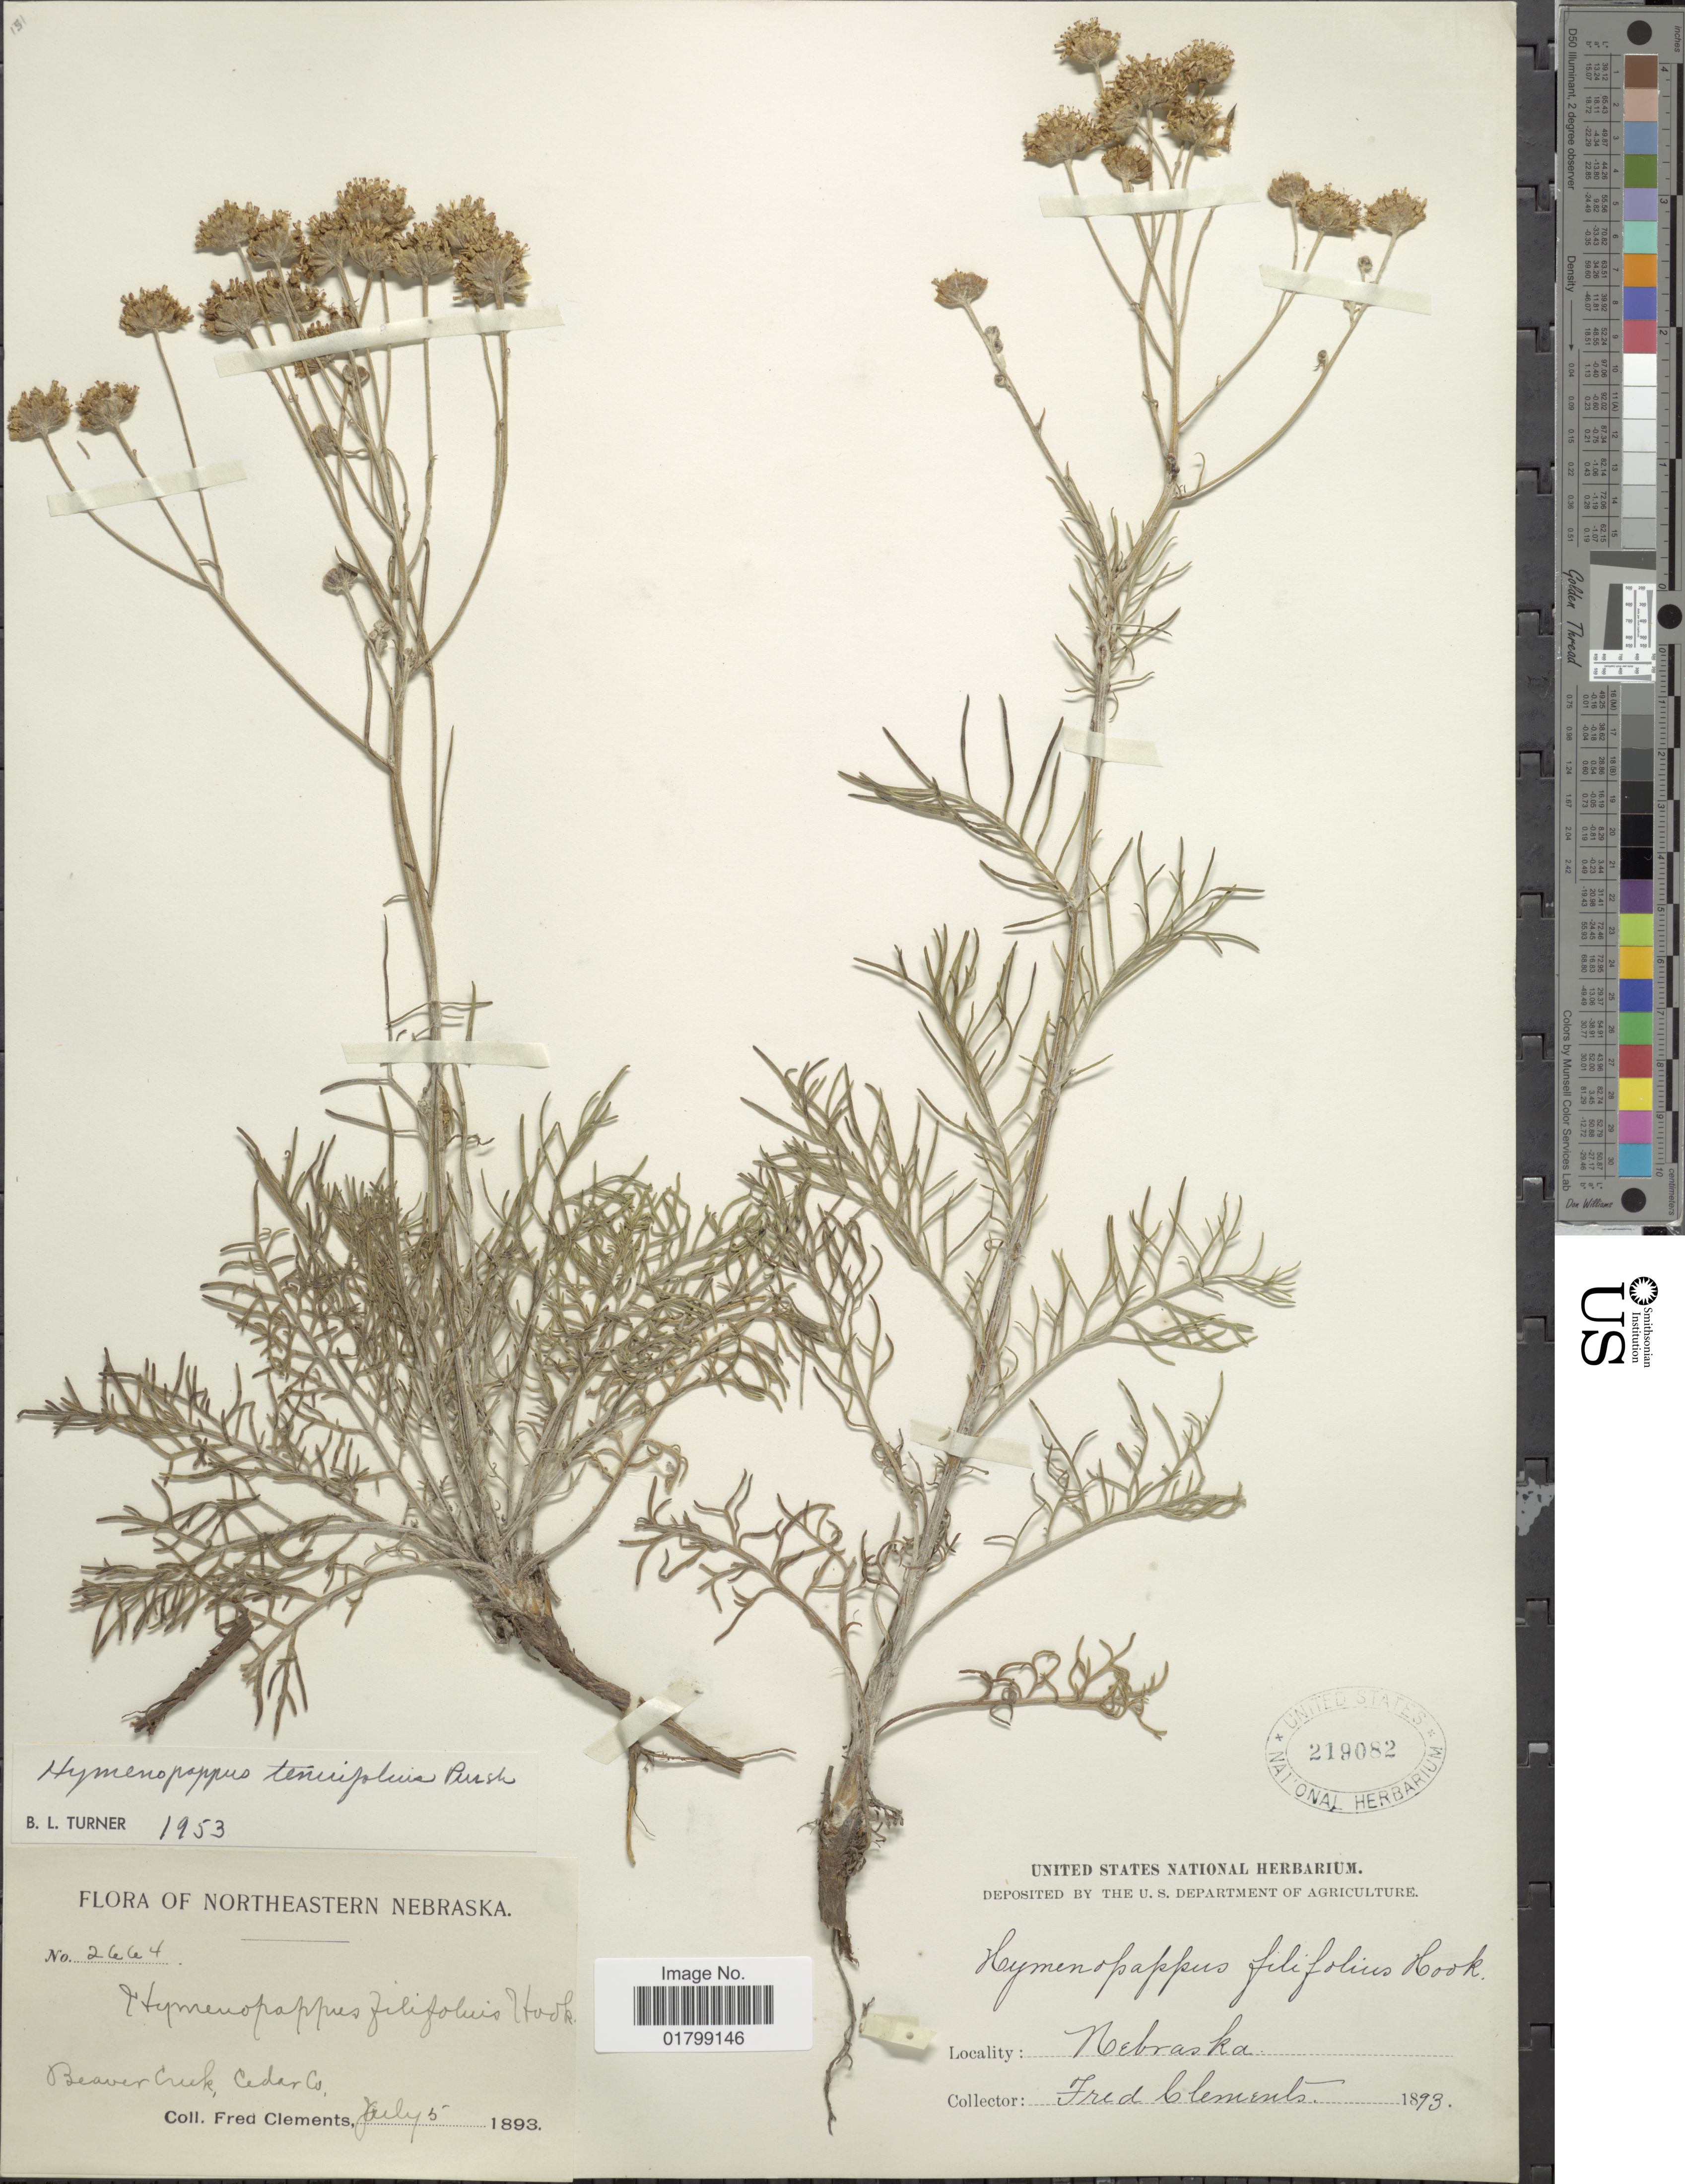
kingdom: Plantae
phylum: Tracheophyta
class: Magnoliopsida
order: Asterales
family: Asteraceae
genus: Hymenopappus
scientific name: Hymenopappus tenuifolius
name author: Pursh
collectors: F. E. Clements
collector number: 2664*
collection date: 1893-07-05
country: United States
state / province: Nebraska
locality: Northeastern Nebraska, Beaver Creek, Cedar Co.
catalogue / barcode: US 219082